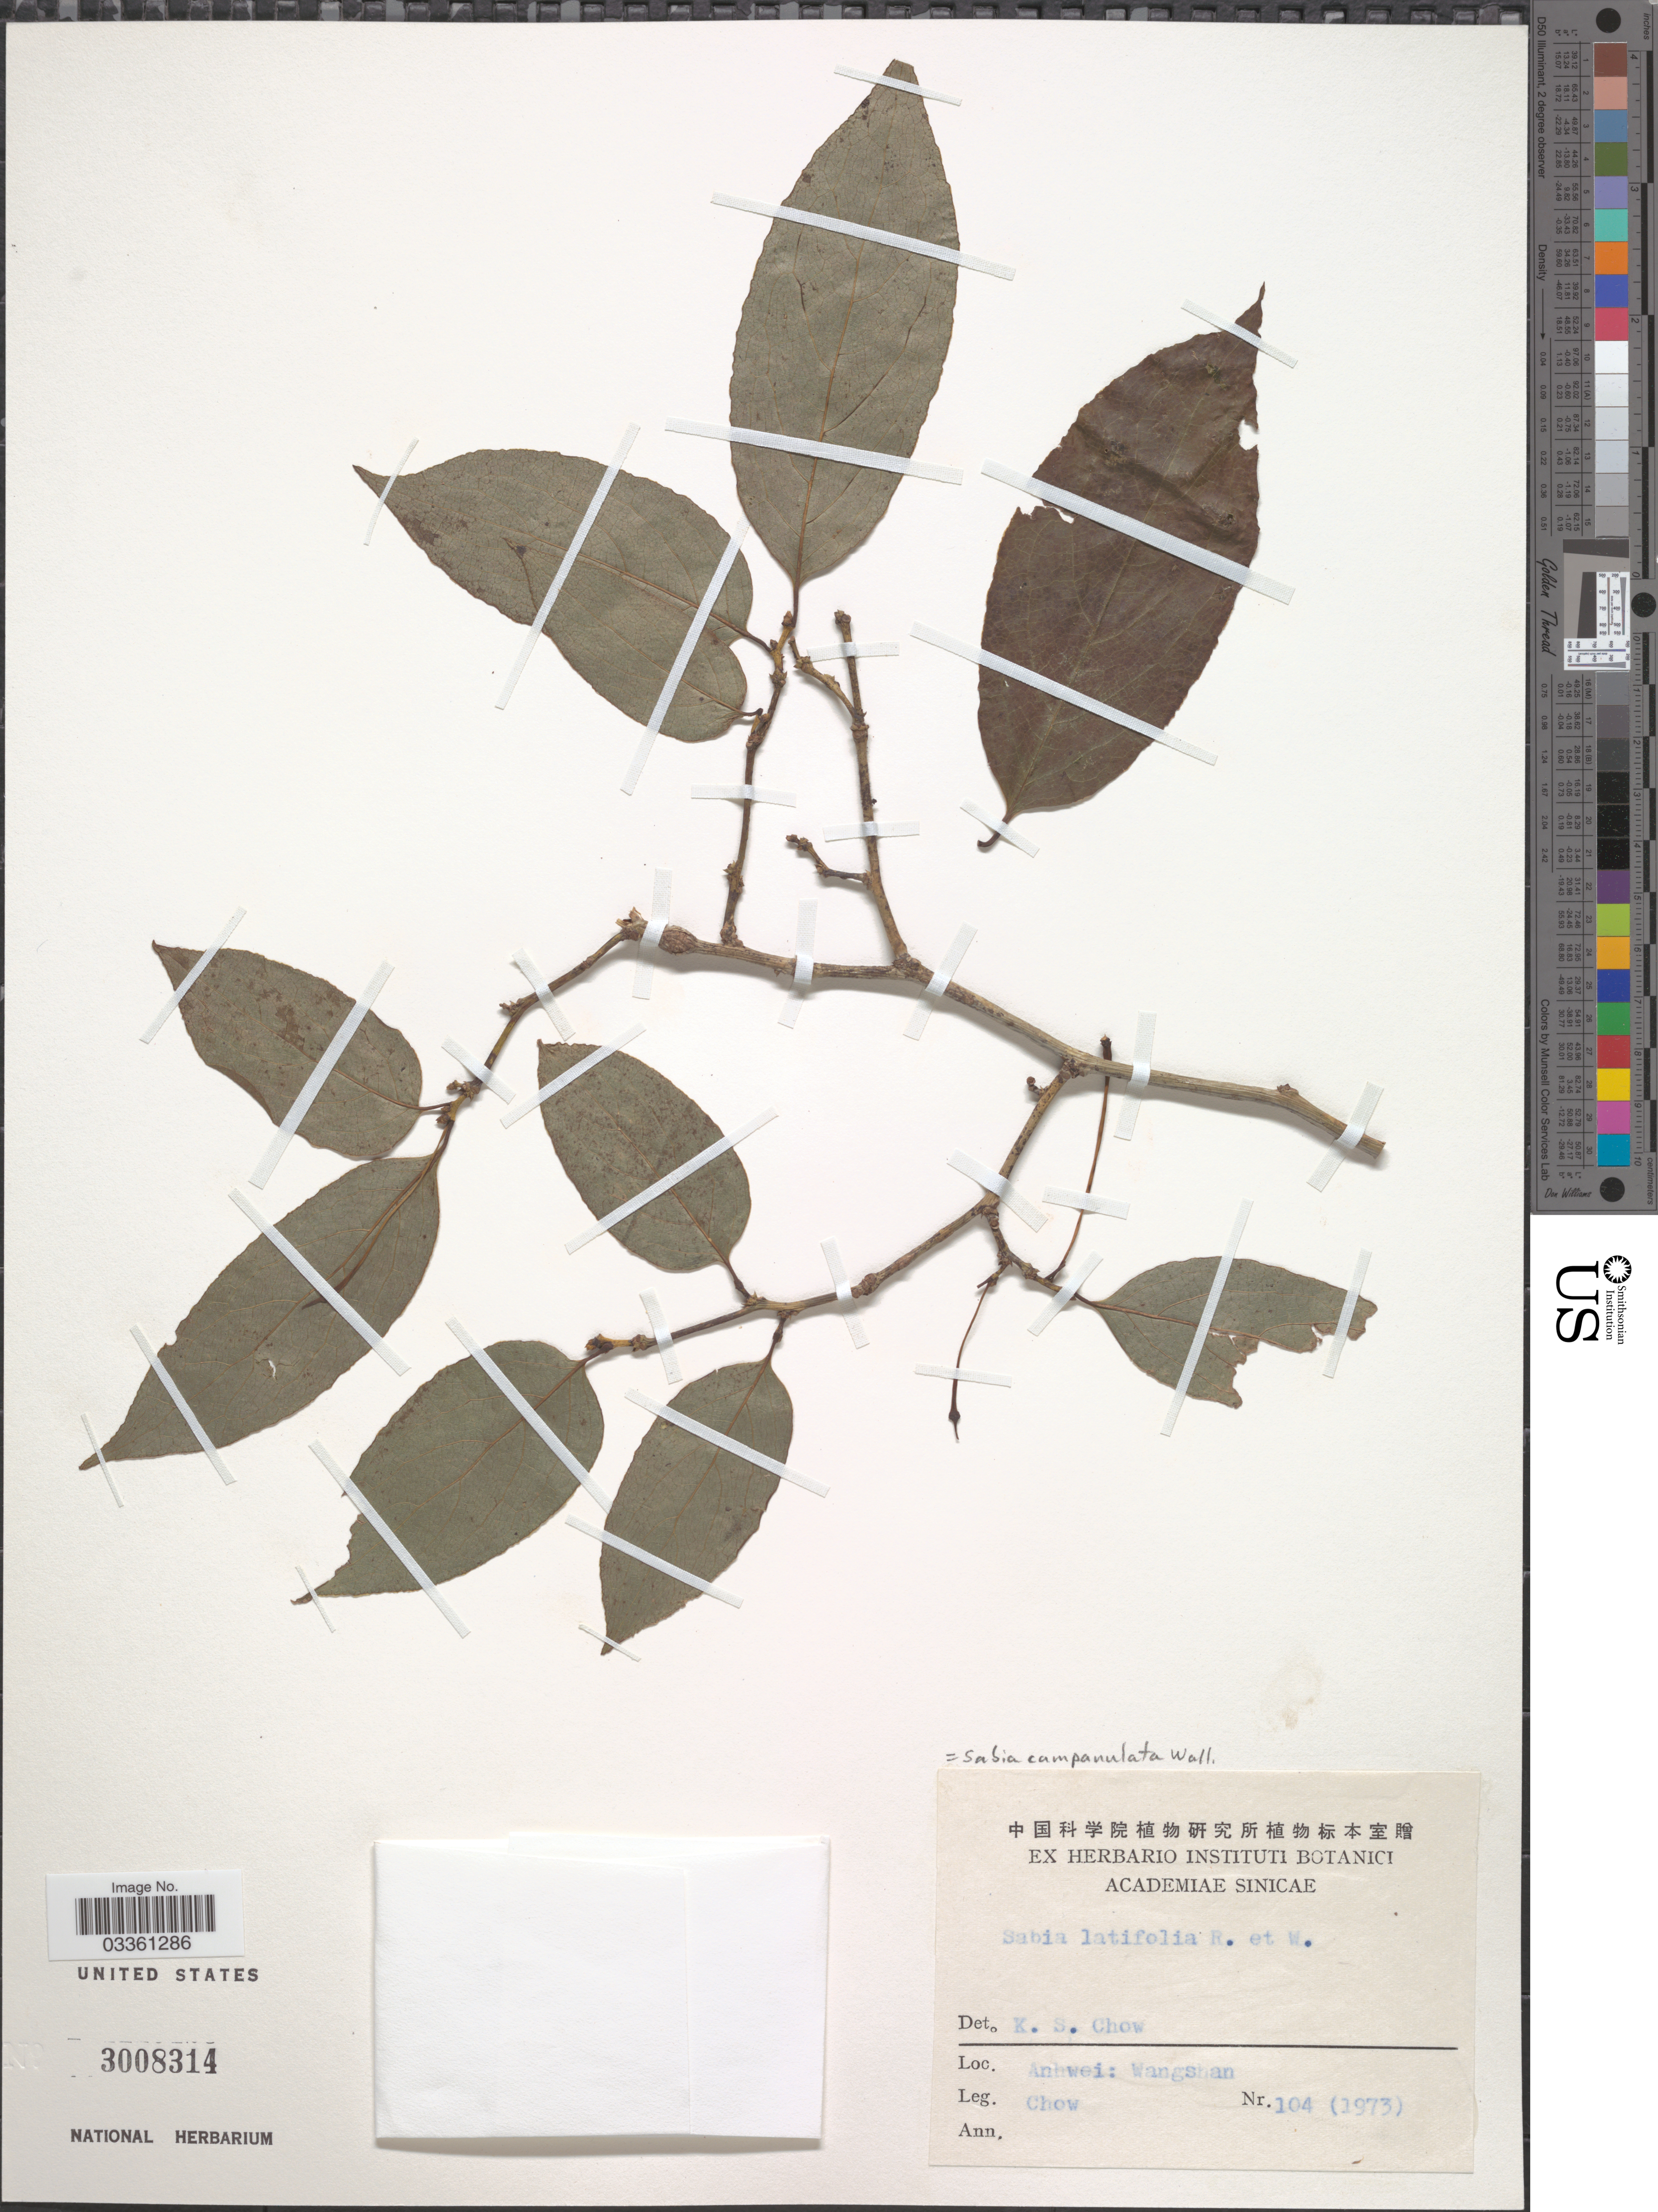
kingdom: Plantae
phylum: Tracheophyta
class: Magnoliopsida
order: Proteales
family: Sabiaceae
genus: Sabia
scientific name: Sabia campanulata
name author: Wall.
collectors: Chow, --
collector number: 104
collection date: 1973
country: China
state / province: Anhui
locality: Anhwei: Wangshan.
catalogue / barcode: US 3008314